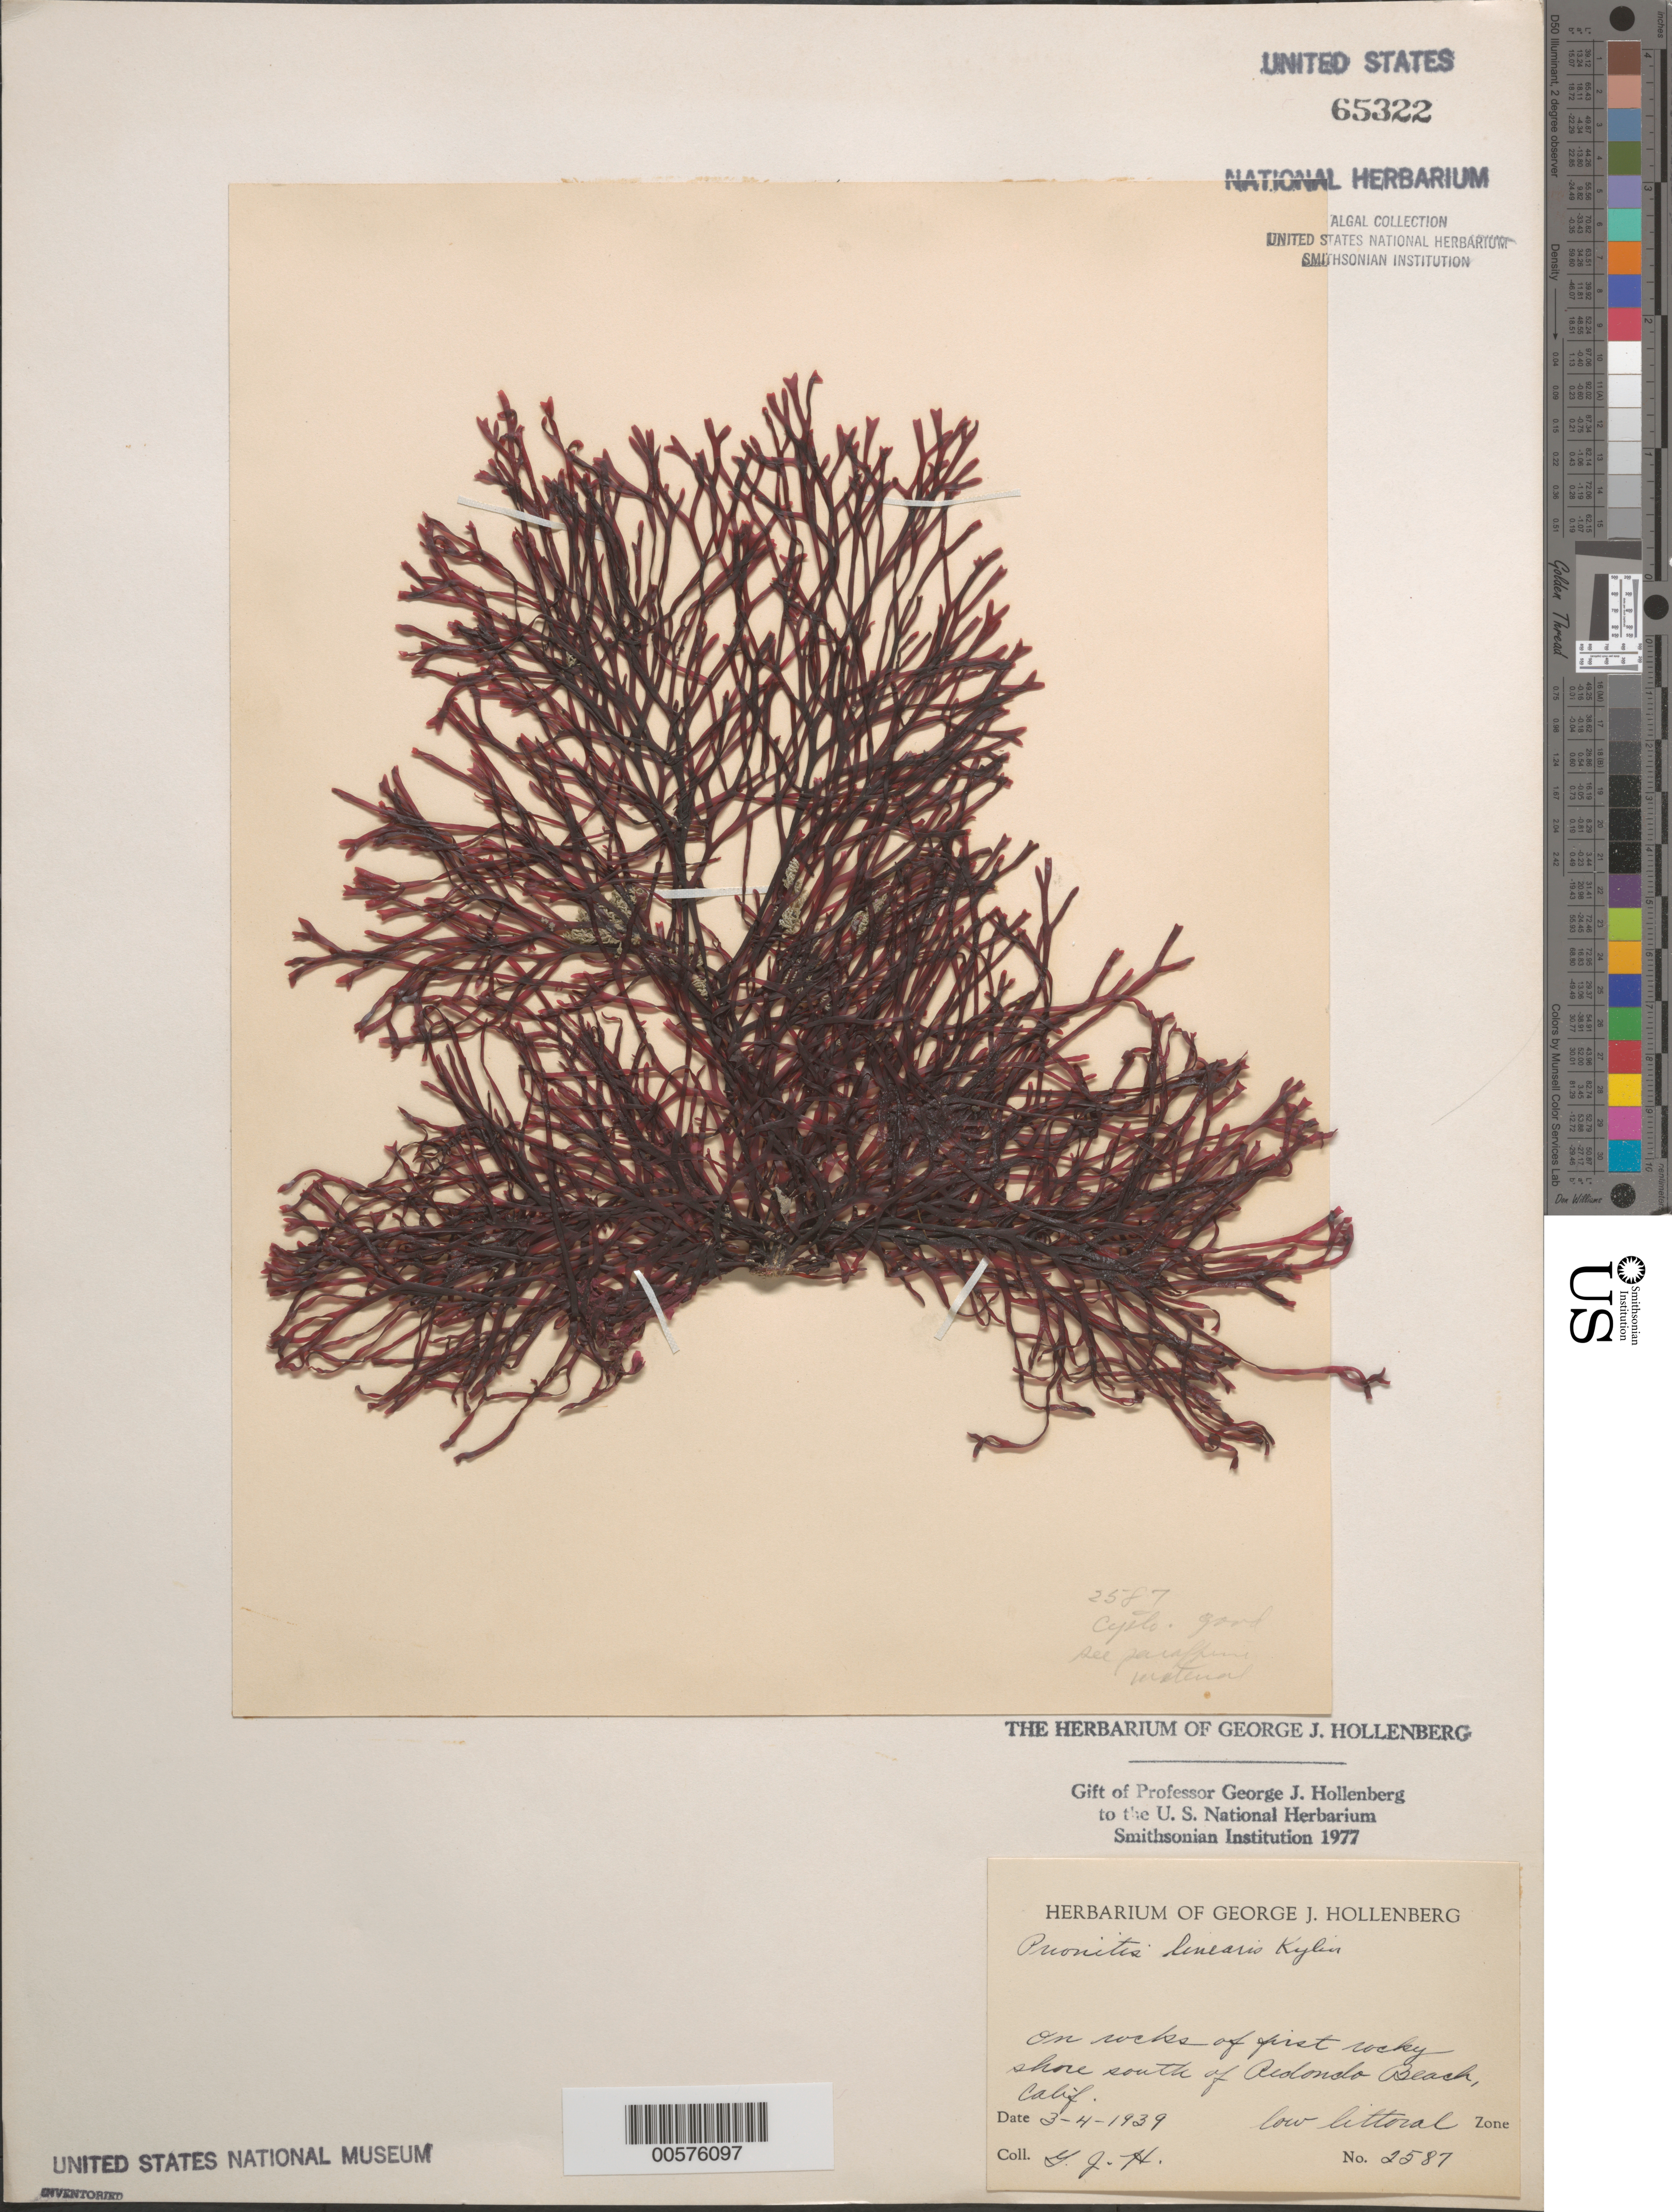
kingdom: Plantae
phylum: Rhodophyta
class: Florideophyceae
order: Cryptonemiales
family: Cryptonemiaceae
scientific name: Prionitis linearis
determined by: Hollenberg, George J.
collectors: G. Hollenberg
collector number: GJH 2587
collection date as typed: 04 Mar 1939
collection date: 1939-03-04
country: United States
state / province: California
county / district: Los Angeles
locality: First rocky shore south of Redondo Beach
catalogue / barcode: US 65322